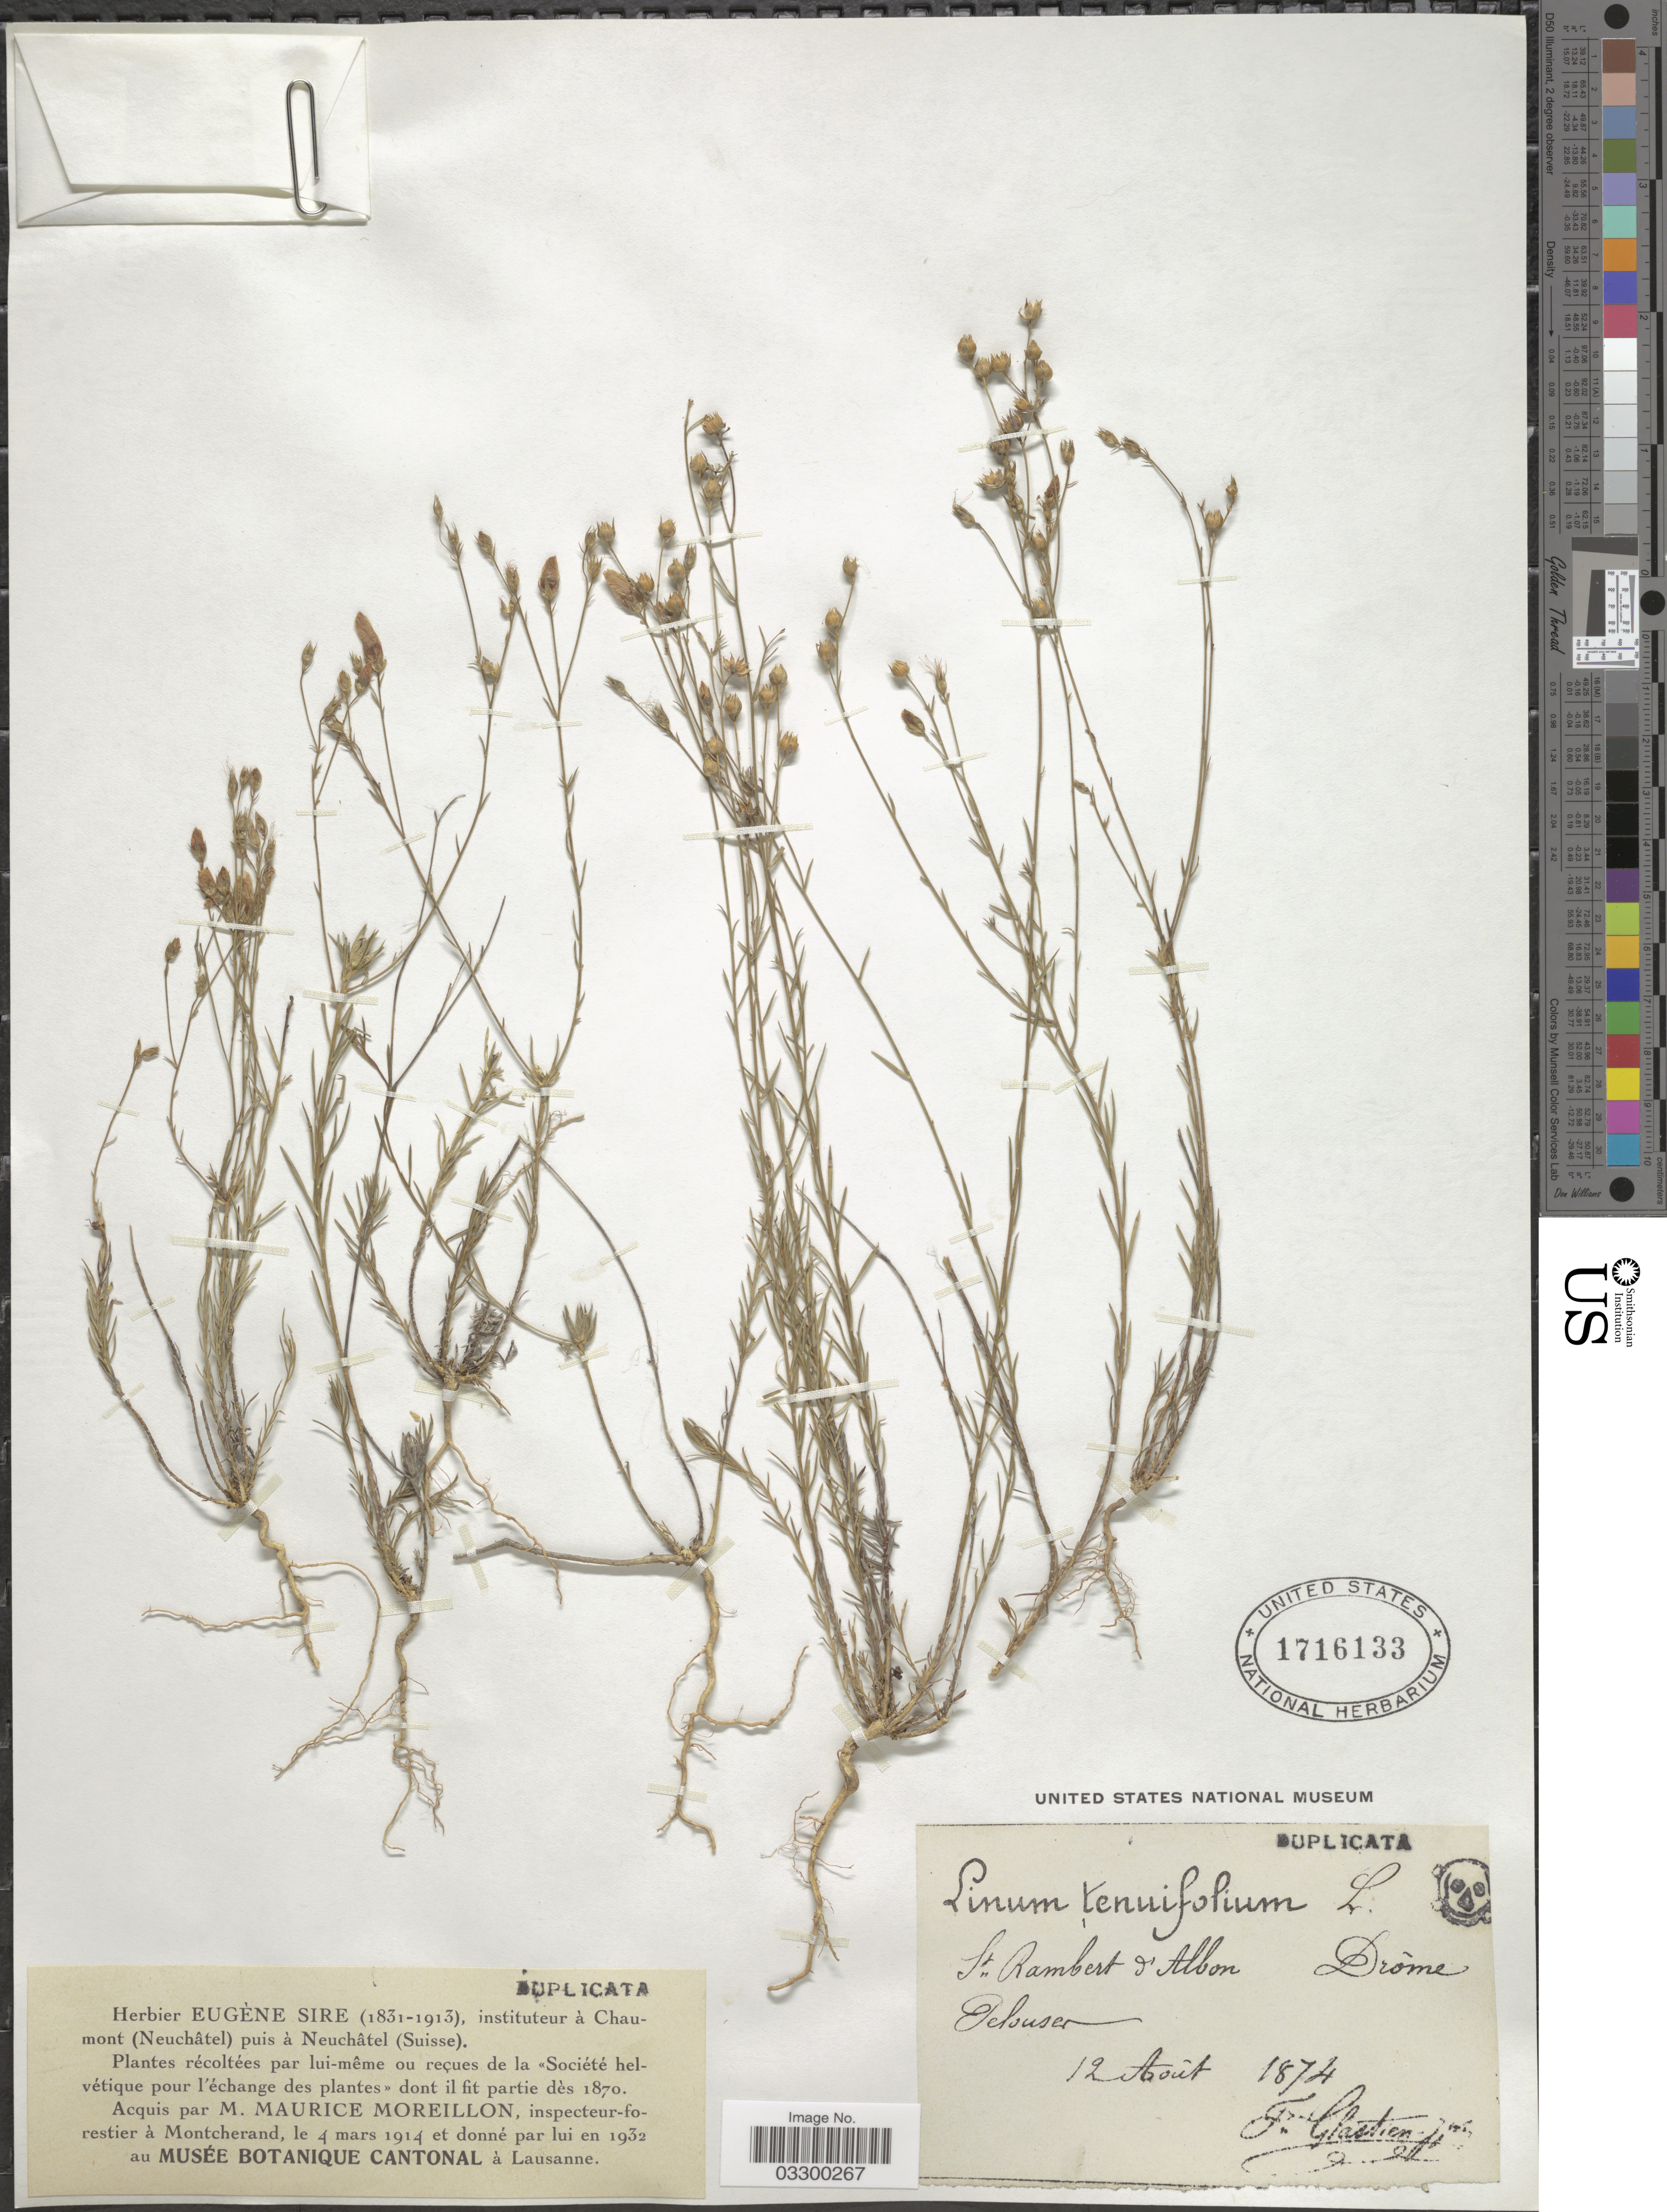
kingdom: Plantae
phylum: Tracheophyta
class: Magnoliopsida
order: Malpighiales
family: Linaceae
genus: Linum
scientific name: Linum tenuifolium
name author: L.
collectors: F. Glastien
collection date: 1874-08-12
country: France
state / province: Auvergne-Rhône-Alpes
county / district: Drôme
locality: St. Rambert d'Albon, Dròme.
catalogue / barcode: US 1716133